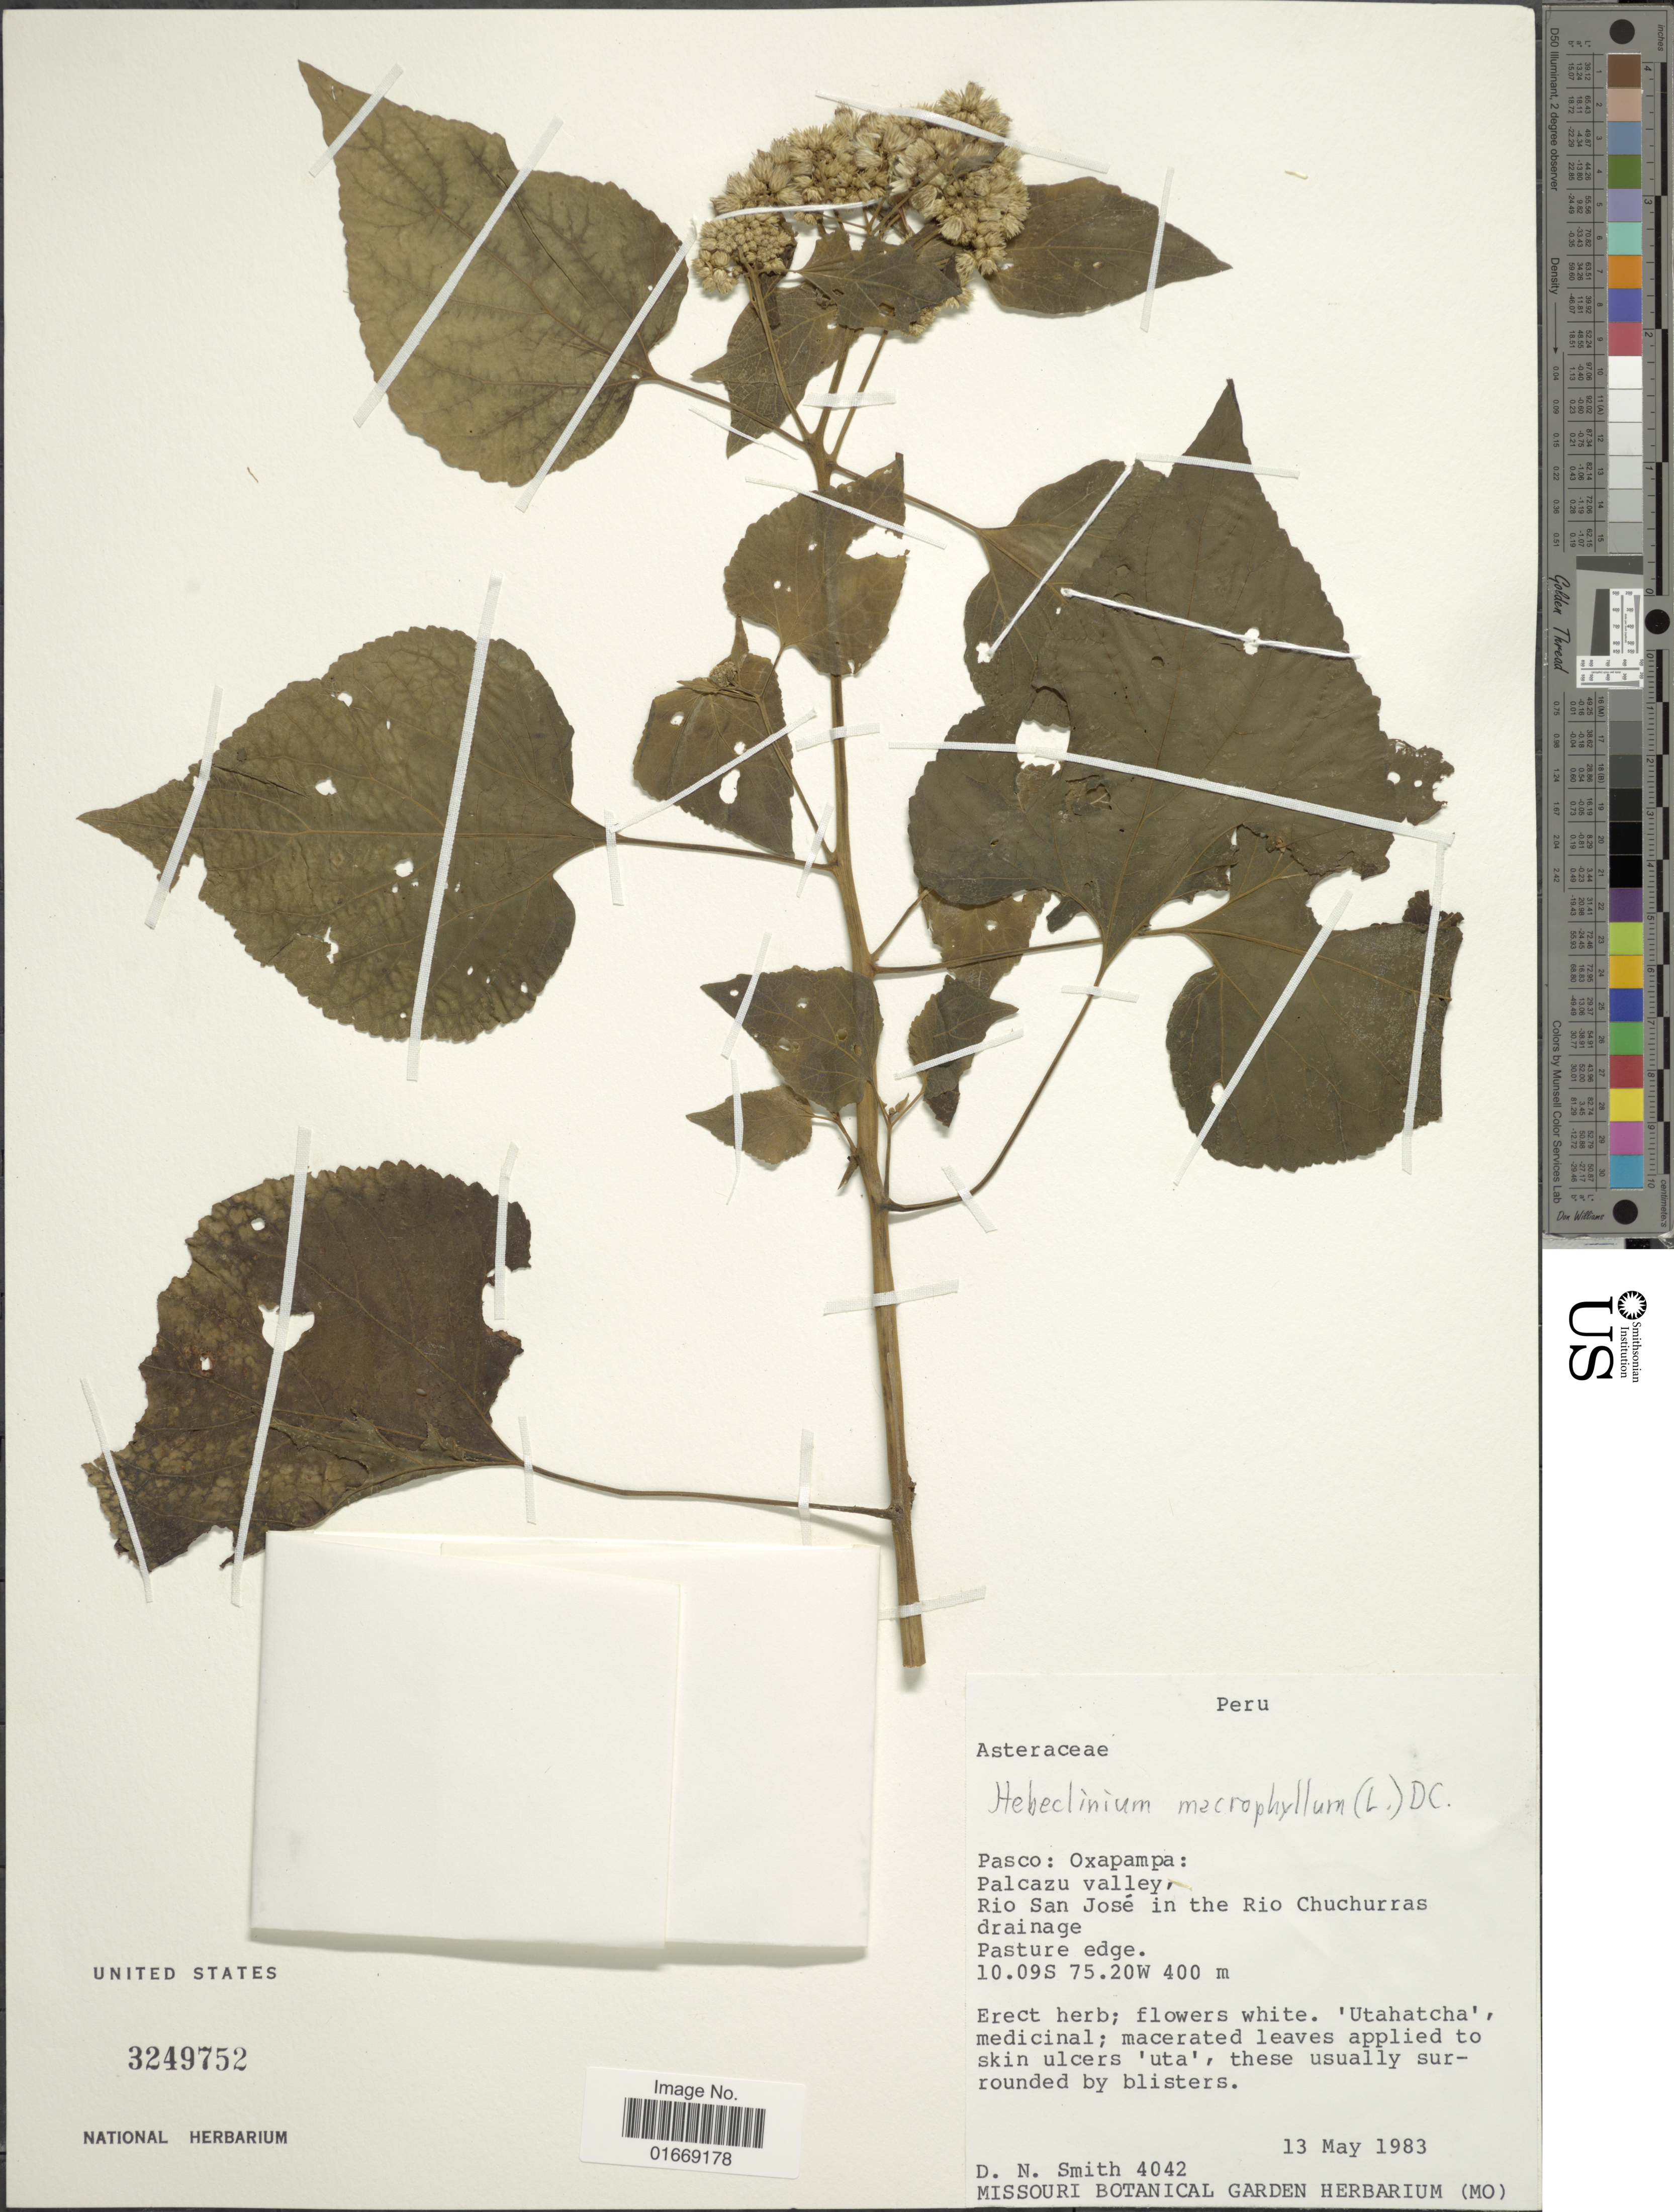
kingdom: Plantae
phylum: Tracheophyta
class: Magnoliopsida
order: Asterales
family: Asteraceae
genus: Hebeclinium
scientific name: Hebeclinium macrophyllum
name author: (L.) DC.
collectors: D. Smith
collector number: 4042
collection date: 1983-05-13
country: Peru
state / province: Pasco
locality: Oxapampa, Palcazu Valley, Rio San Jose in the Rio Chuchurras drainage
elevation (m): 400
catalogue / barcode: US 3249752